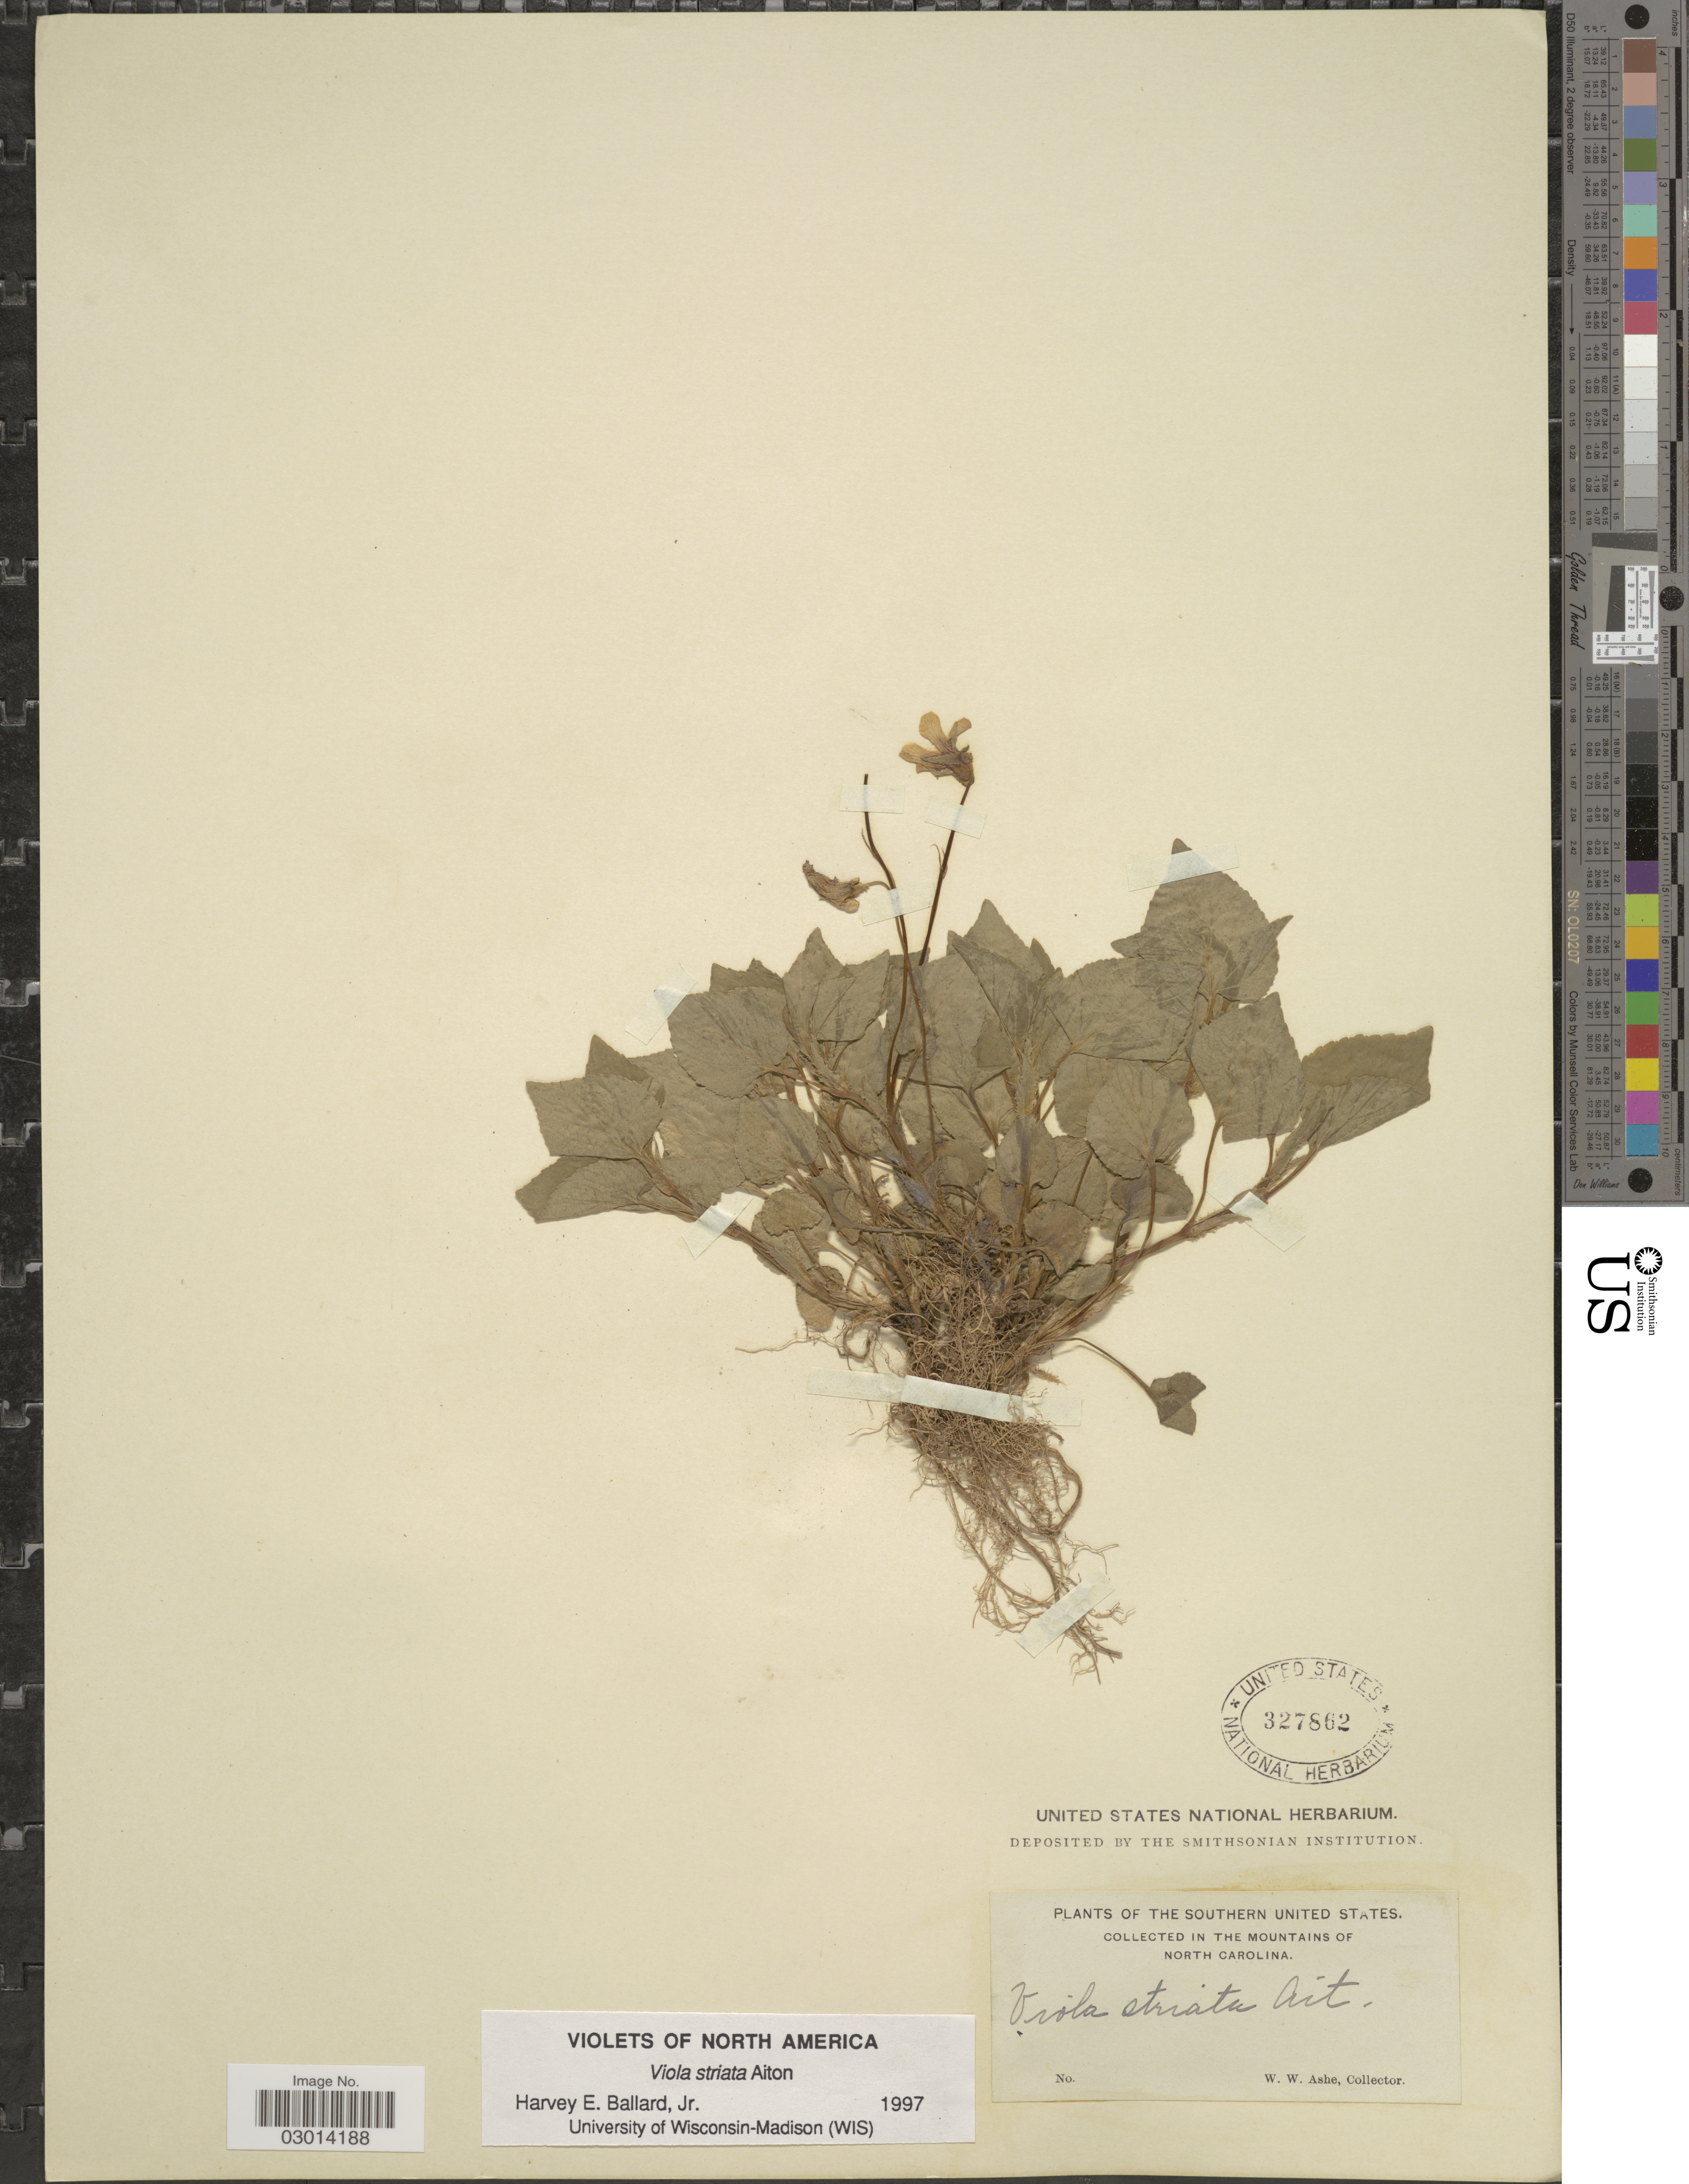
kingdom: Plantae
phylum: Tracheophyta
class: Magnoliopsida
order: Malpighiales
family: Violaceae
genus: Viola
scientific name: Viola rostrata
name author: Pursh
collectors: W. W. Ashe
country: United States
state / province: North Carolina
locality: The Southern United States. Mountains of North Carolina.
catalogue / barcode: US 327862